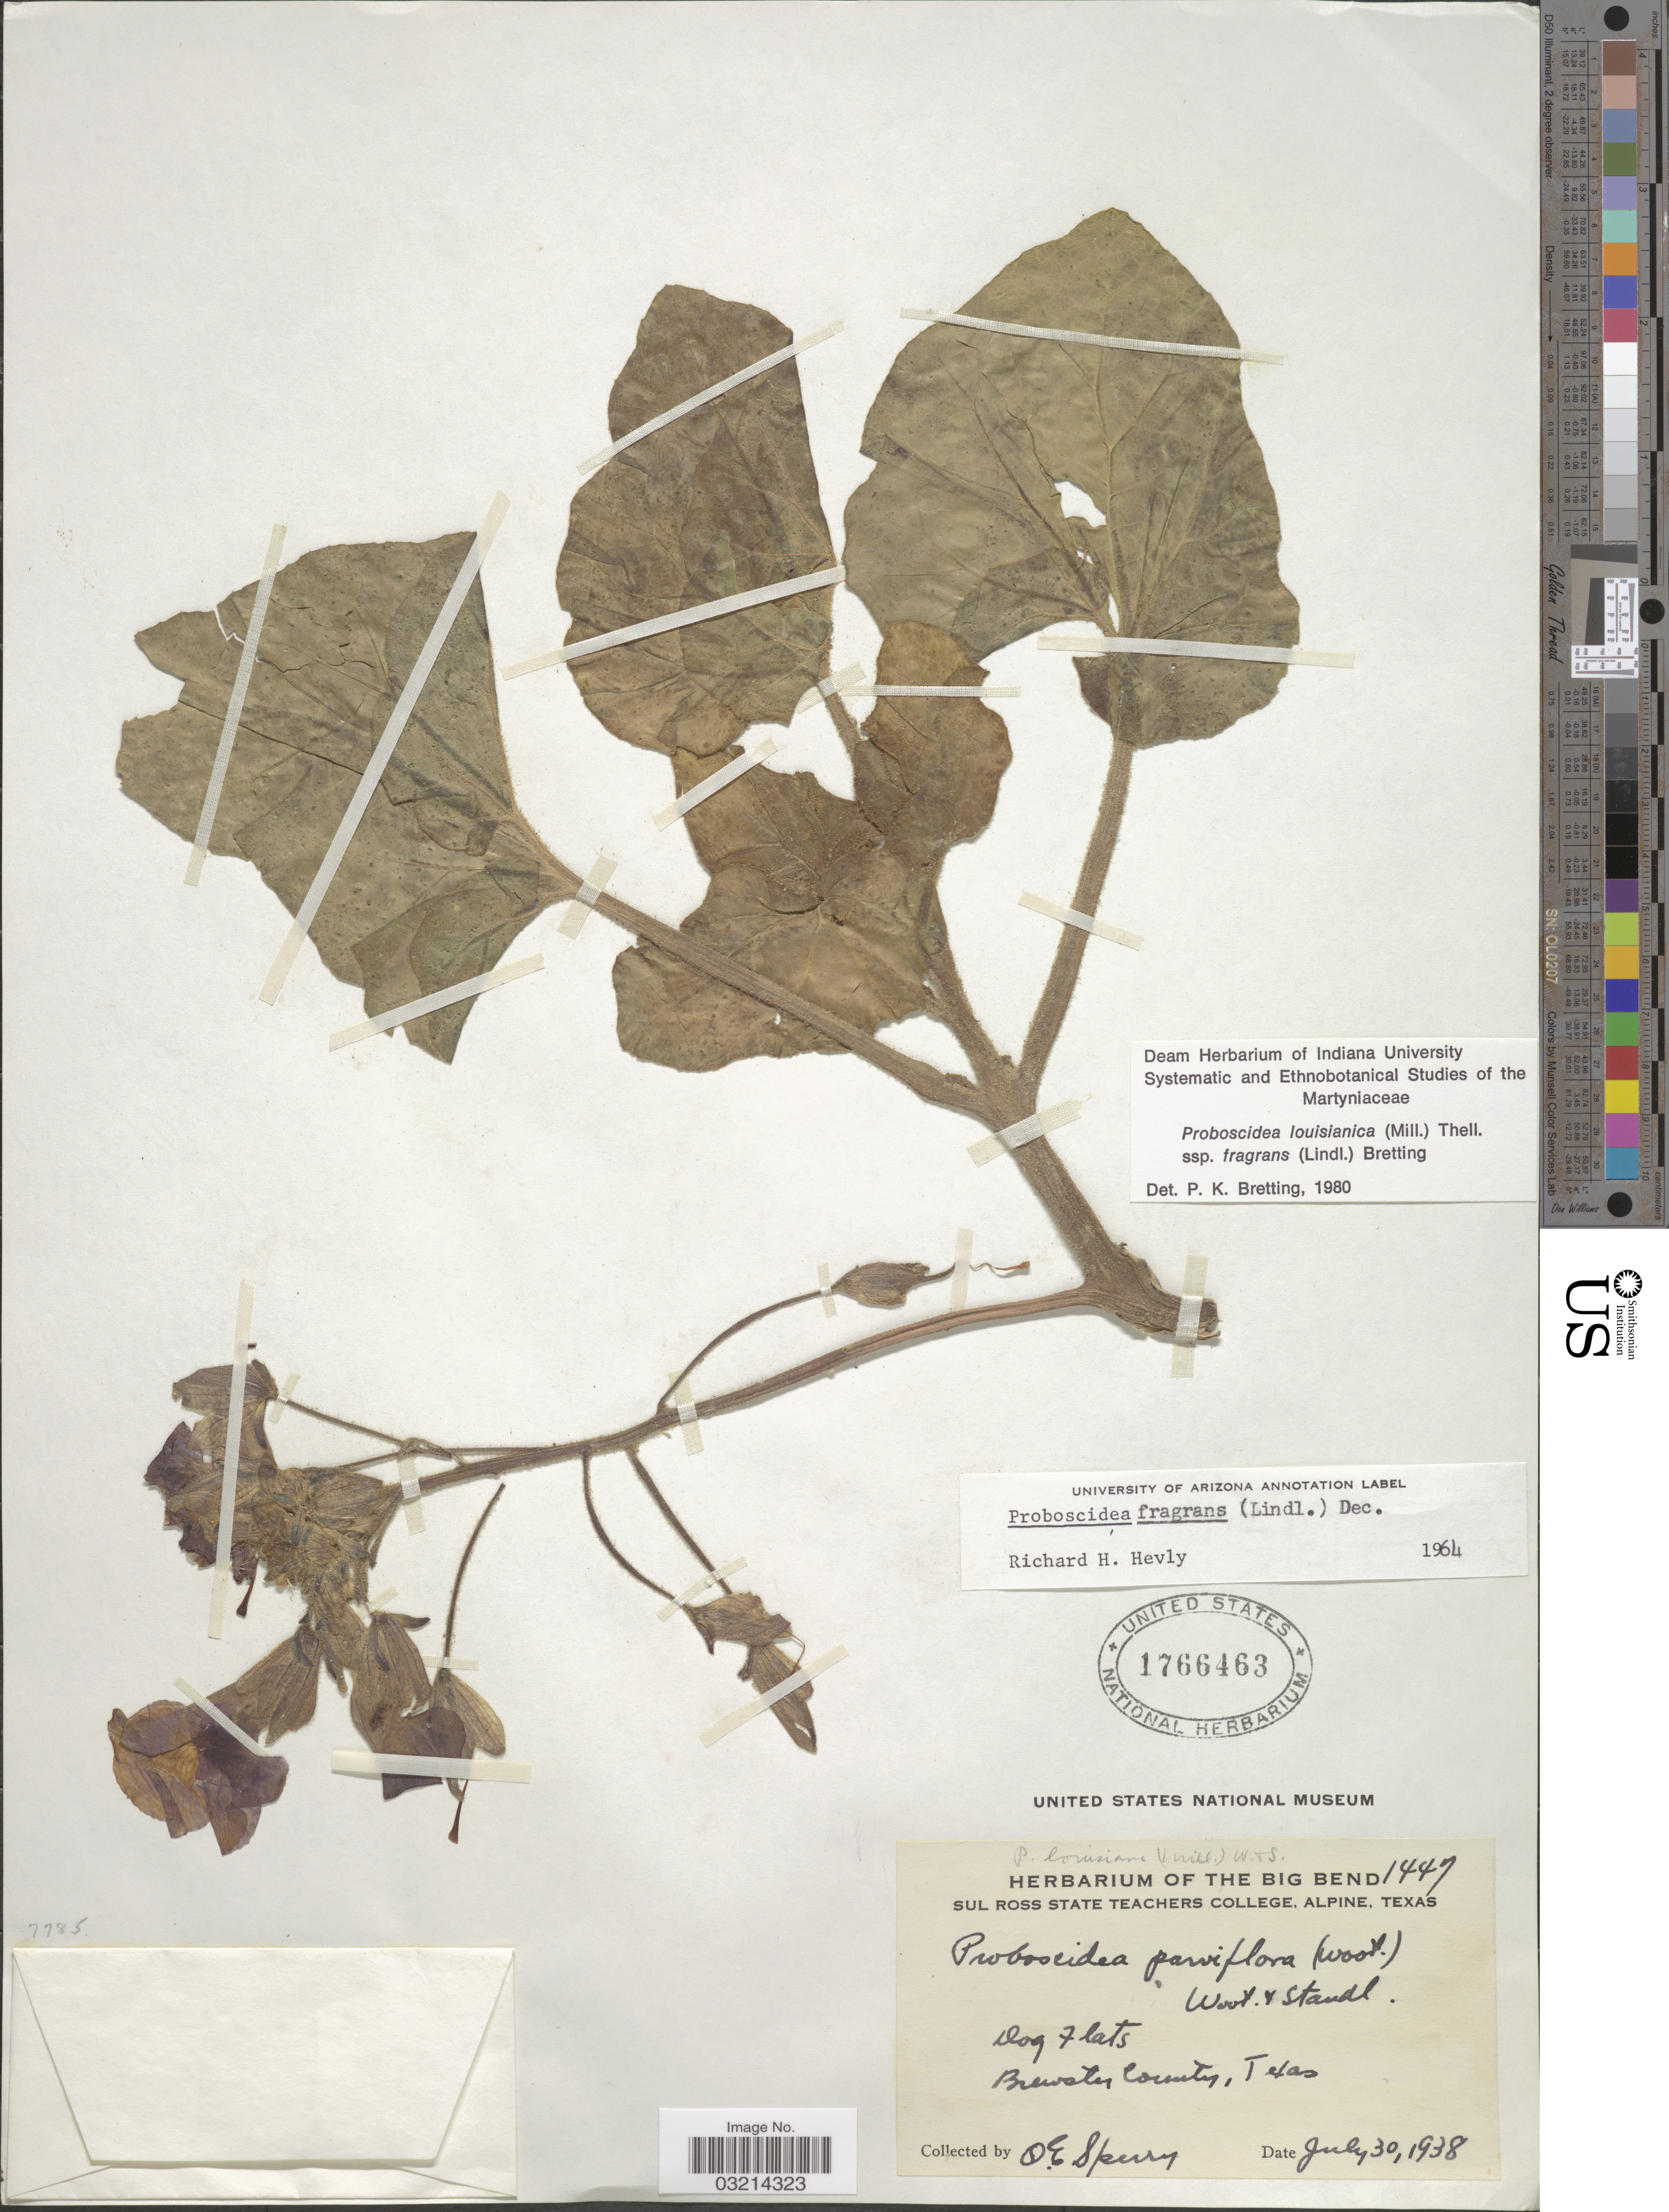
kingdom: Plantae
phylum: Tracheophyta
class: Magnoliopsida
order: Lamiales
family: Martyniaceae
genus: Proboscidea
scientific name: Proboscidea louisianica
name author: Thell.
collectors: O. E. Sperry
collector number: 1447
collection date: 1938-07-30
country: United States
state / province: Texas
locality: Dog flats. Brewster County.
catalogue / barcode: US 1766463